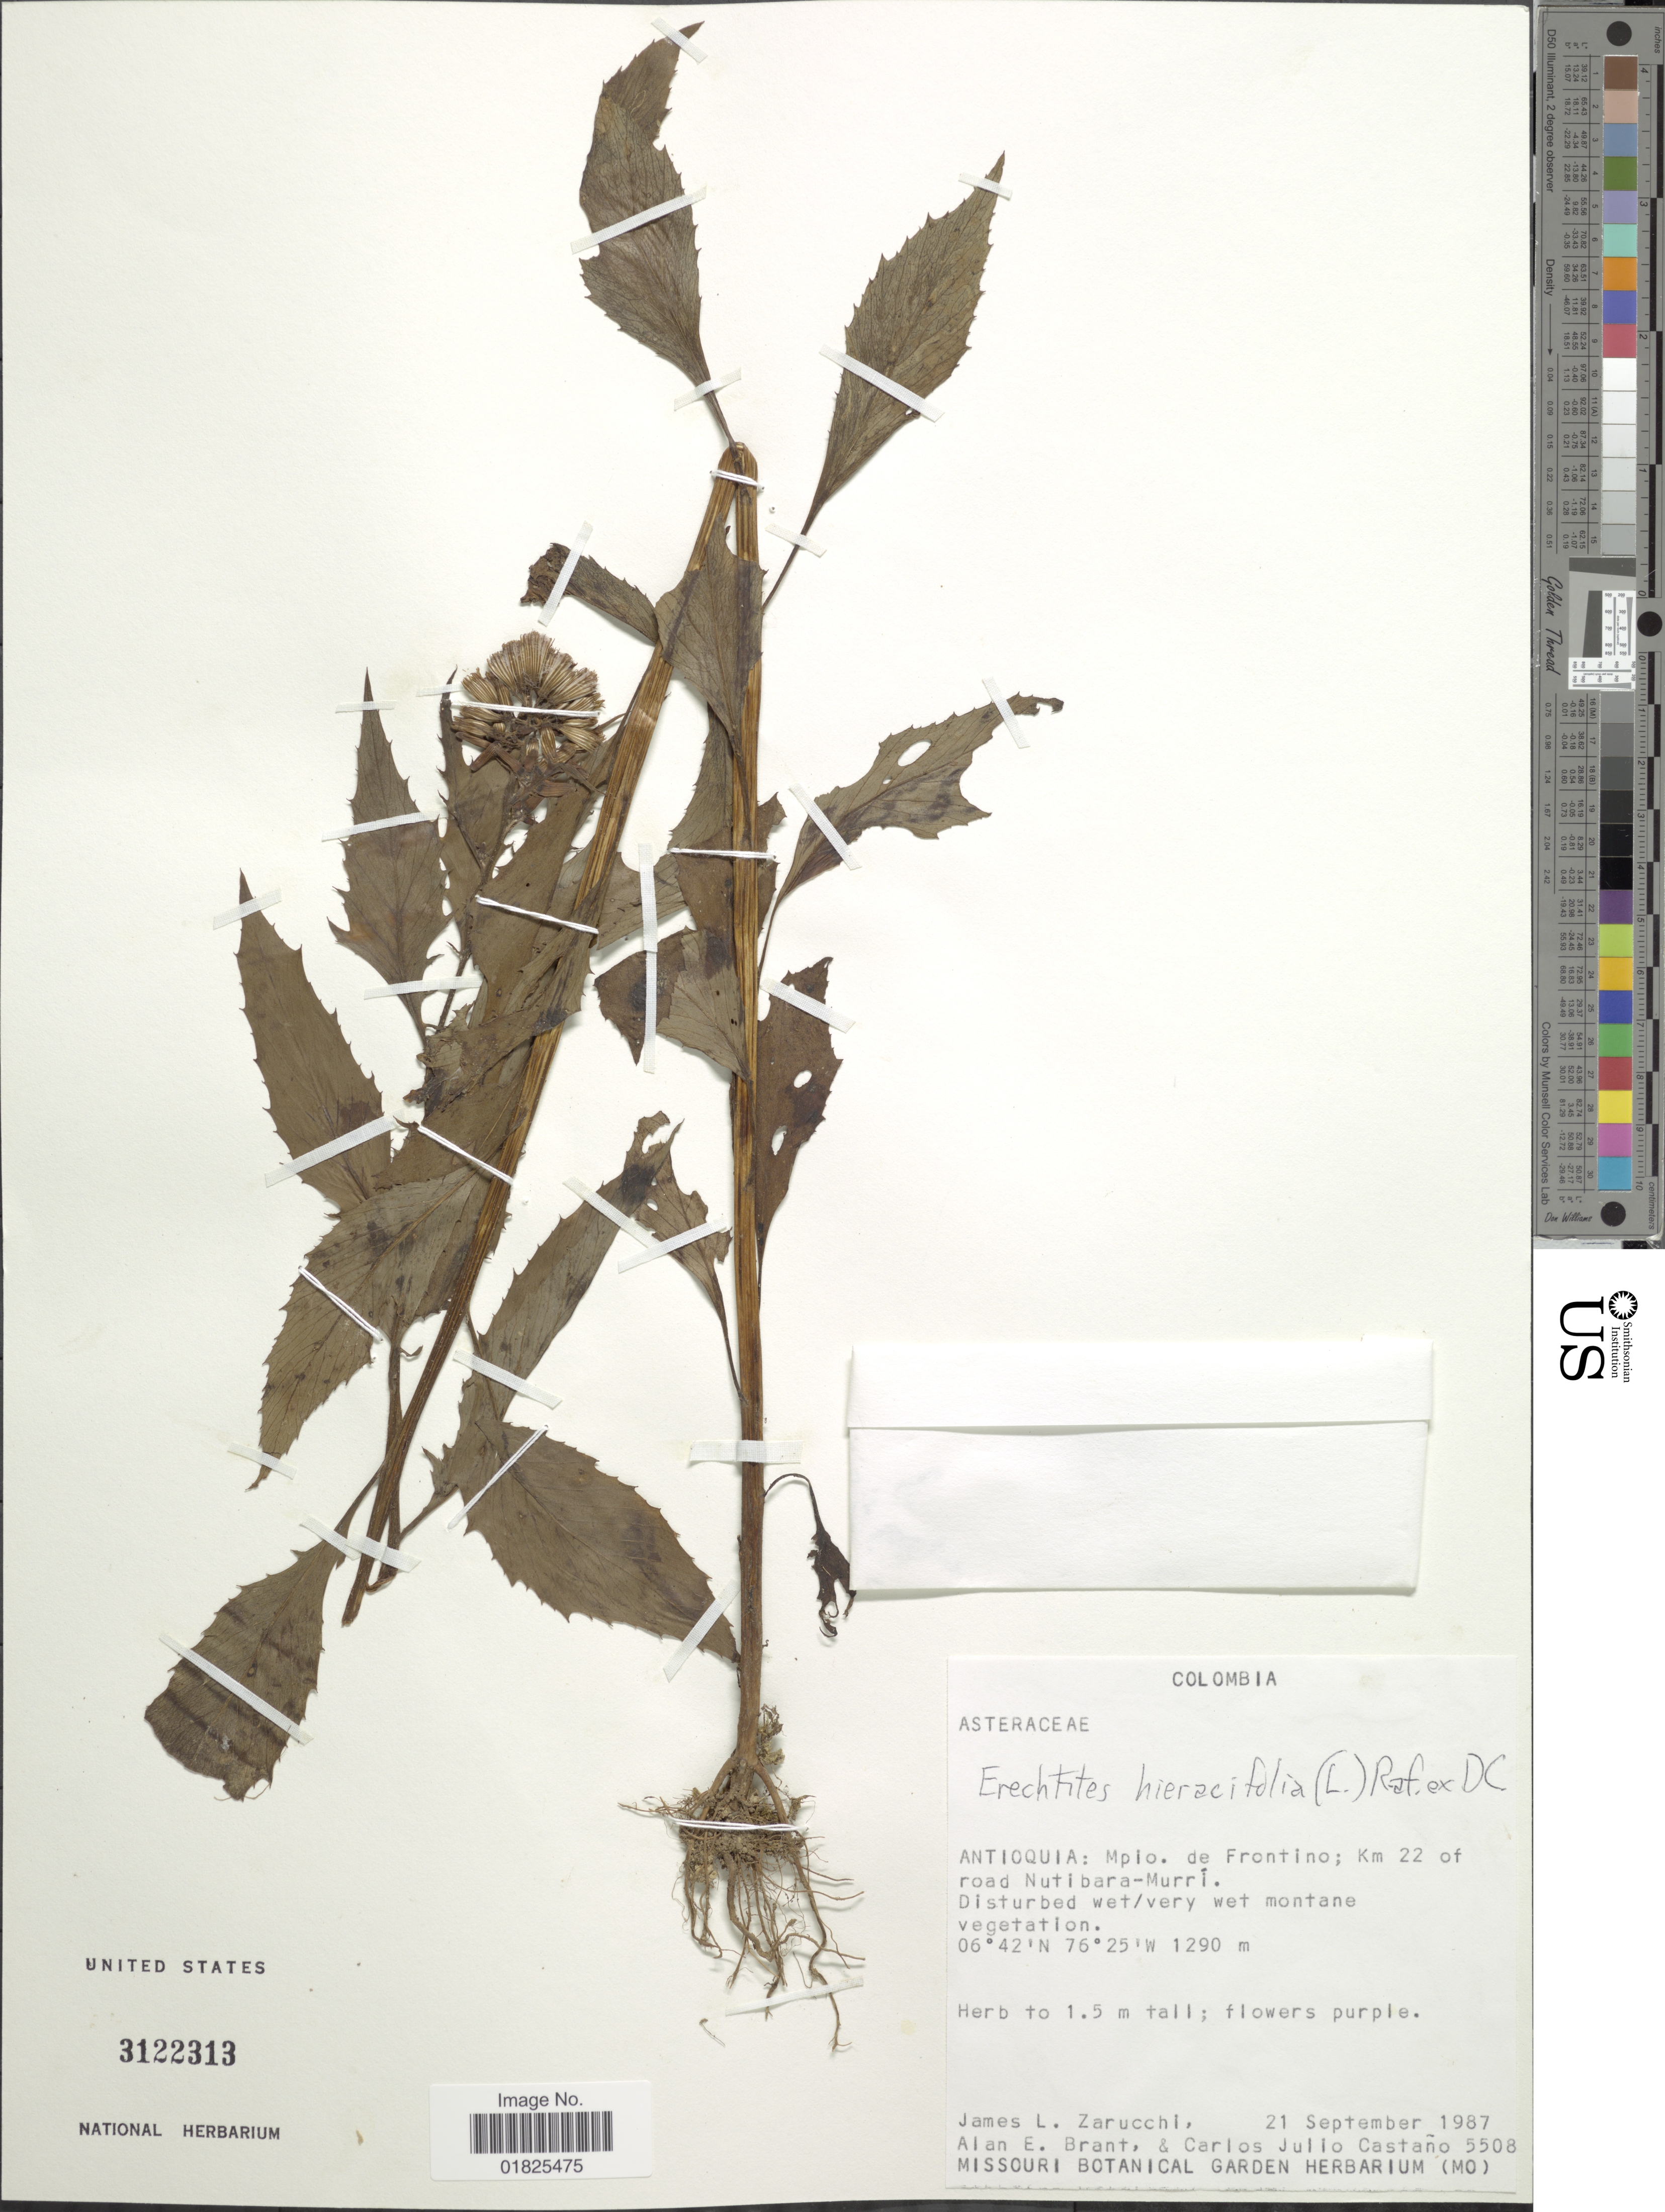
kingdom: Plantae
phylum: Tracheophyta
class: Magnoliopsida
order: Asterales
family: Asteraceae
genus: Erechtites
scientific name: Erechtites hieraciifolius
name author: (L.) Raf. ex DC.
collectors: J. L. Zarucchi, A. Brant & C. Castaño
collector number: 508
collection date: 1987-09-21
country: Colombia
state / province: Antioquia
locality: Mpio. de Frontino; Km 22 of road Nutibara-Murri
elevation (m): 1290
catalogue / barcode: US 3122313